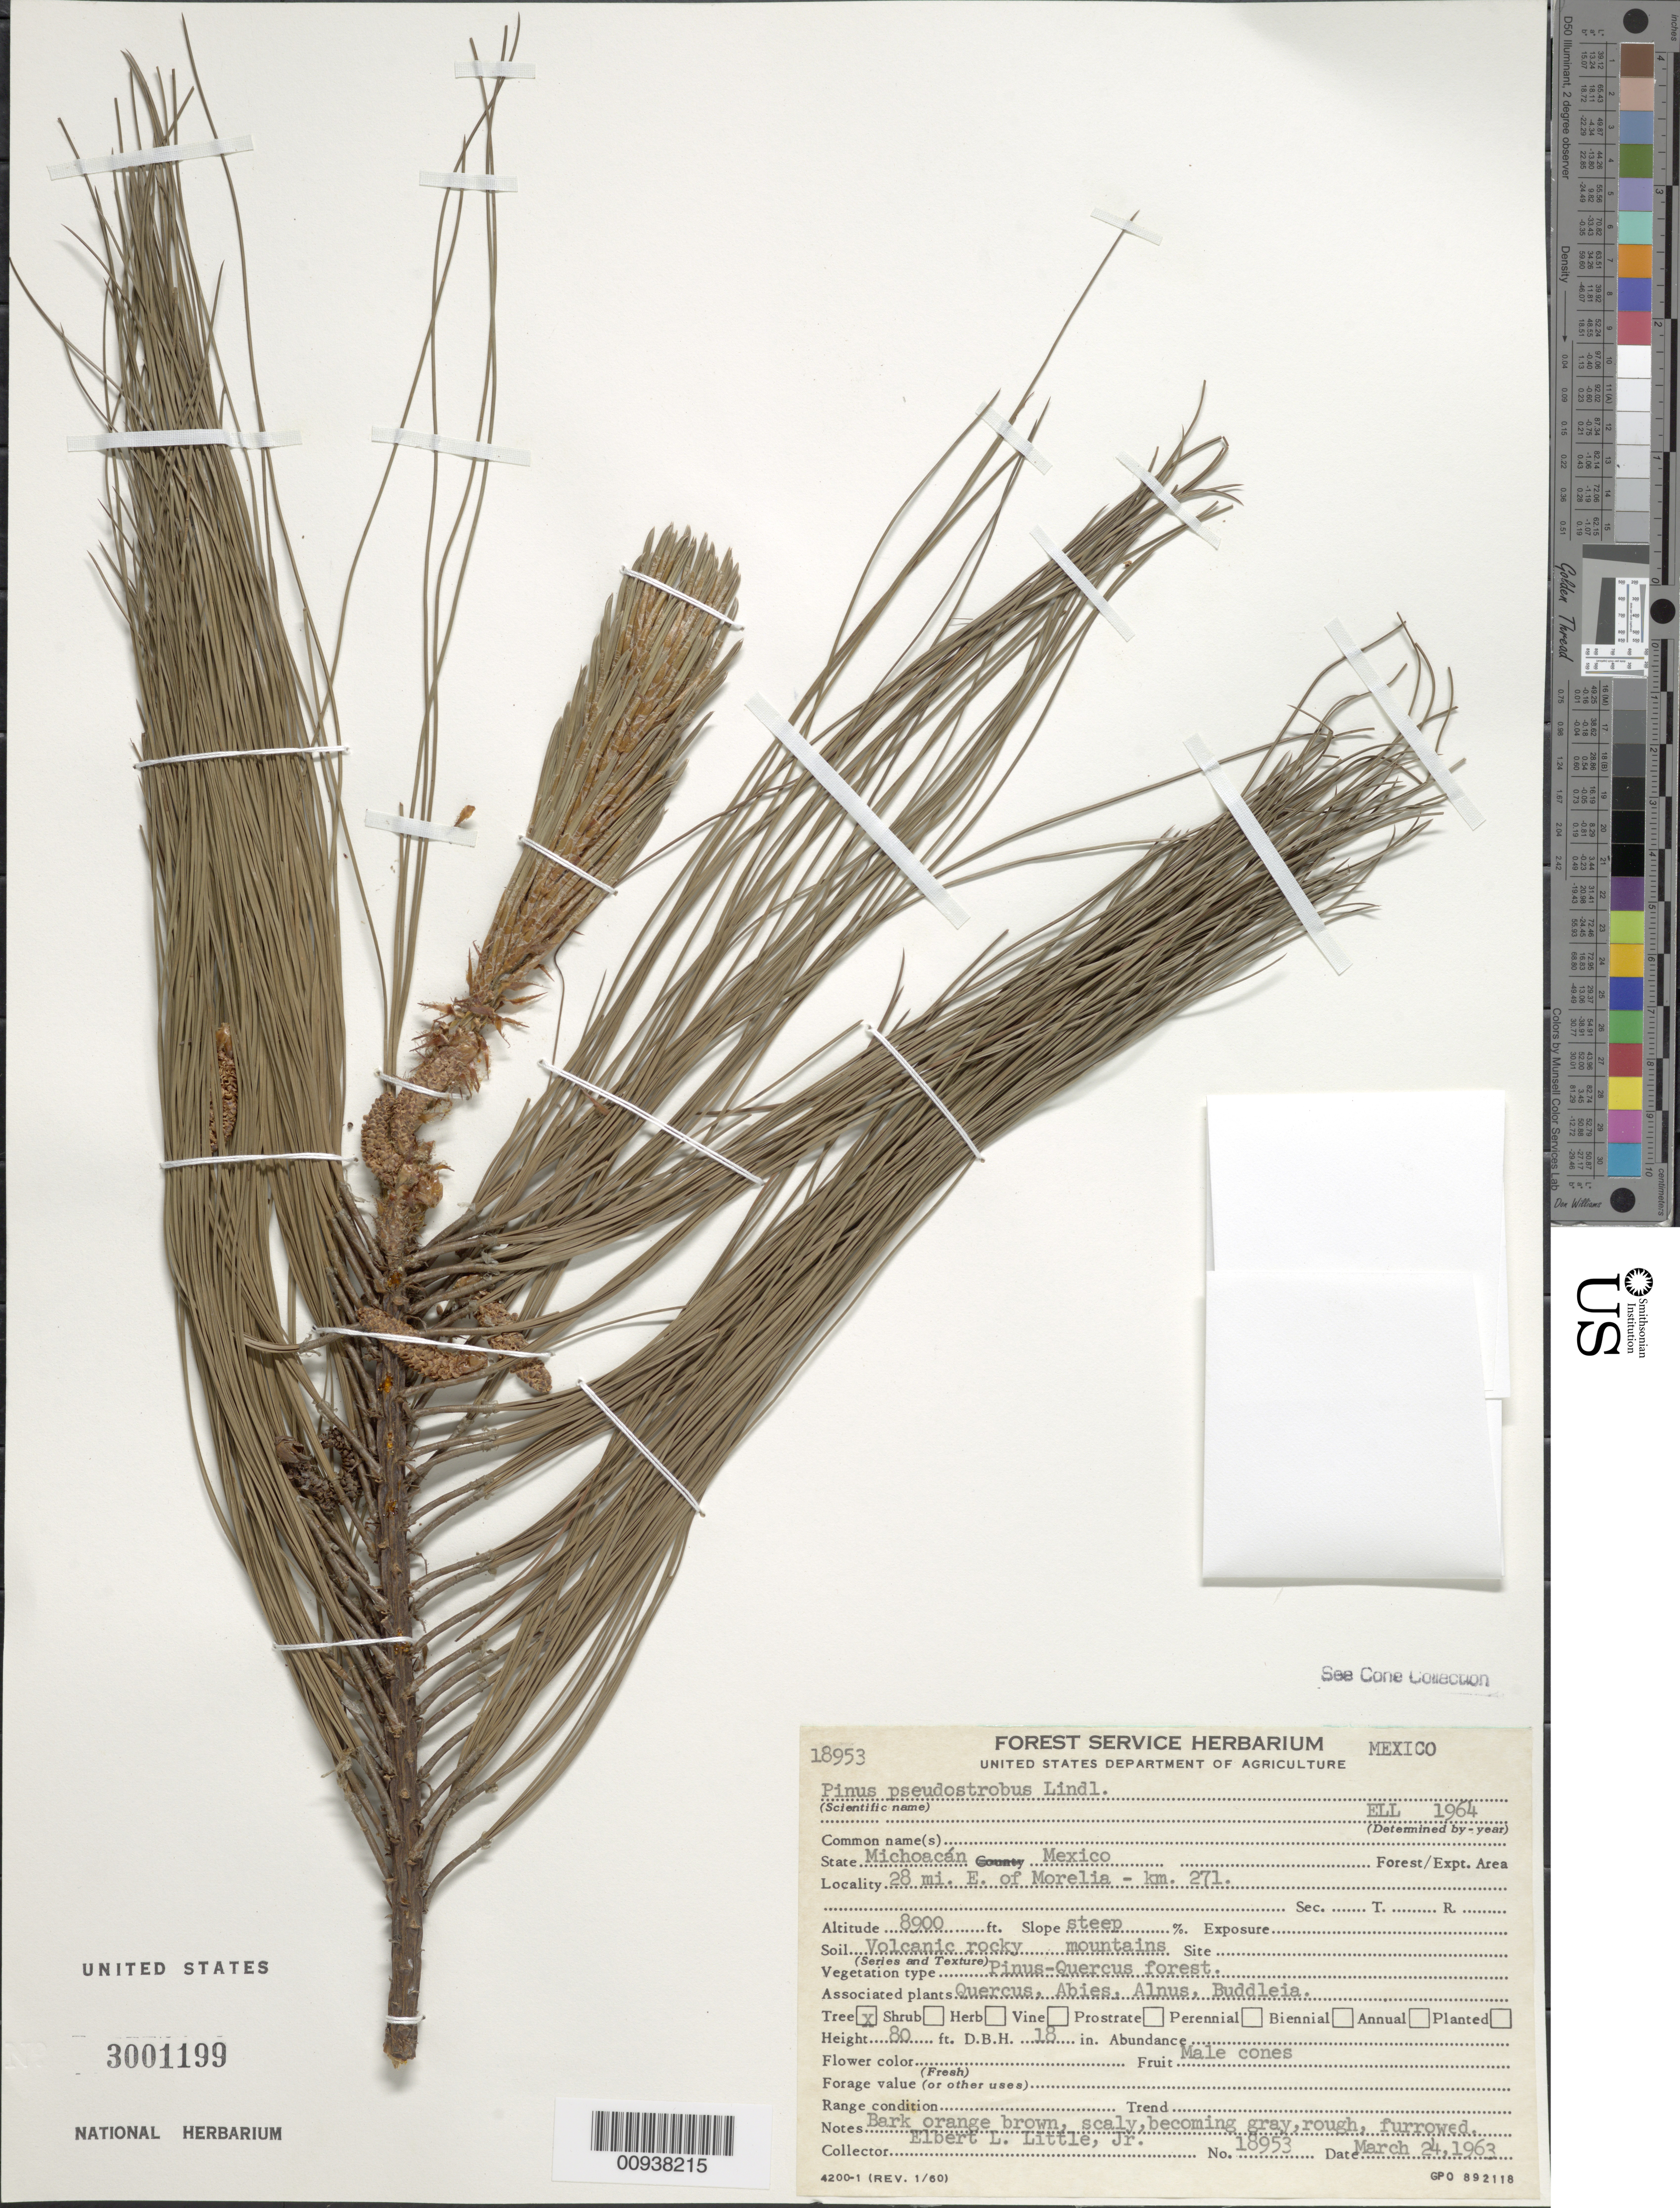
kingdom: Plantae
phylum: Tracheophyta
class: Pinopsida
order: Pinales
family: Pinaceae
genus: Pinus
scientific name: Pinus pseudostrobus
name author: Lindl.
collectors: E. L. Little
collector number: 18953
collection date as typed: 24 Mar 1963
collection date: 1963-03-24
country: Mexico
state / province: Michoacán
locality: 28 mi. E of Morelia - km. 271.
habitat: Pinus-Quercus forest. Associated plants Quercus, Abies, Alnus, Buddleia. Steep mountains. Soil volcanic rocky.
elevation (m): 2713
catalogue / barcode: US 3001199